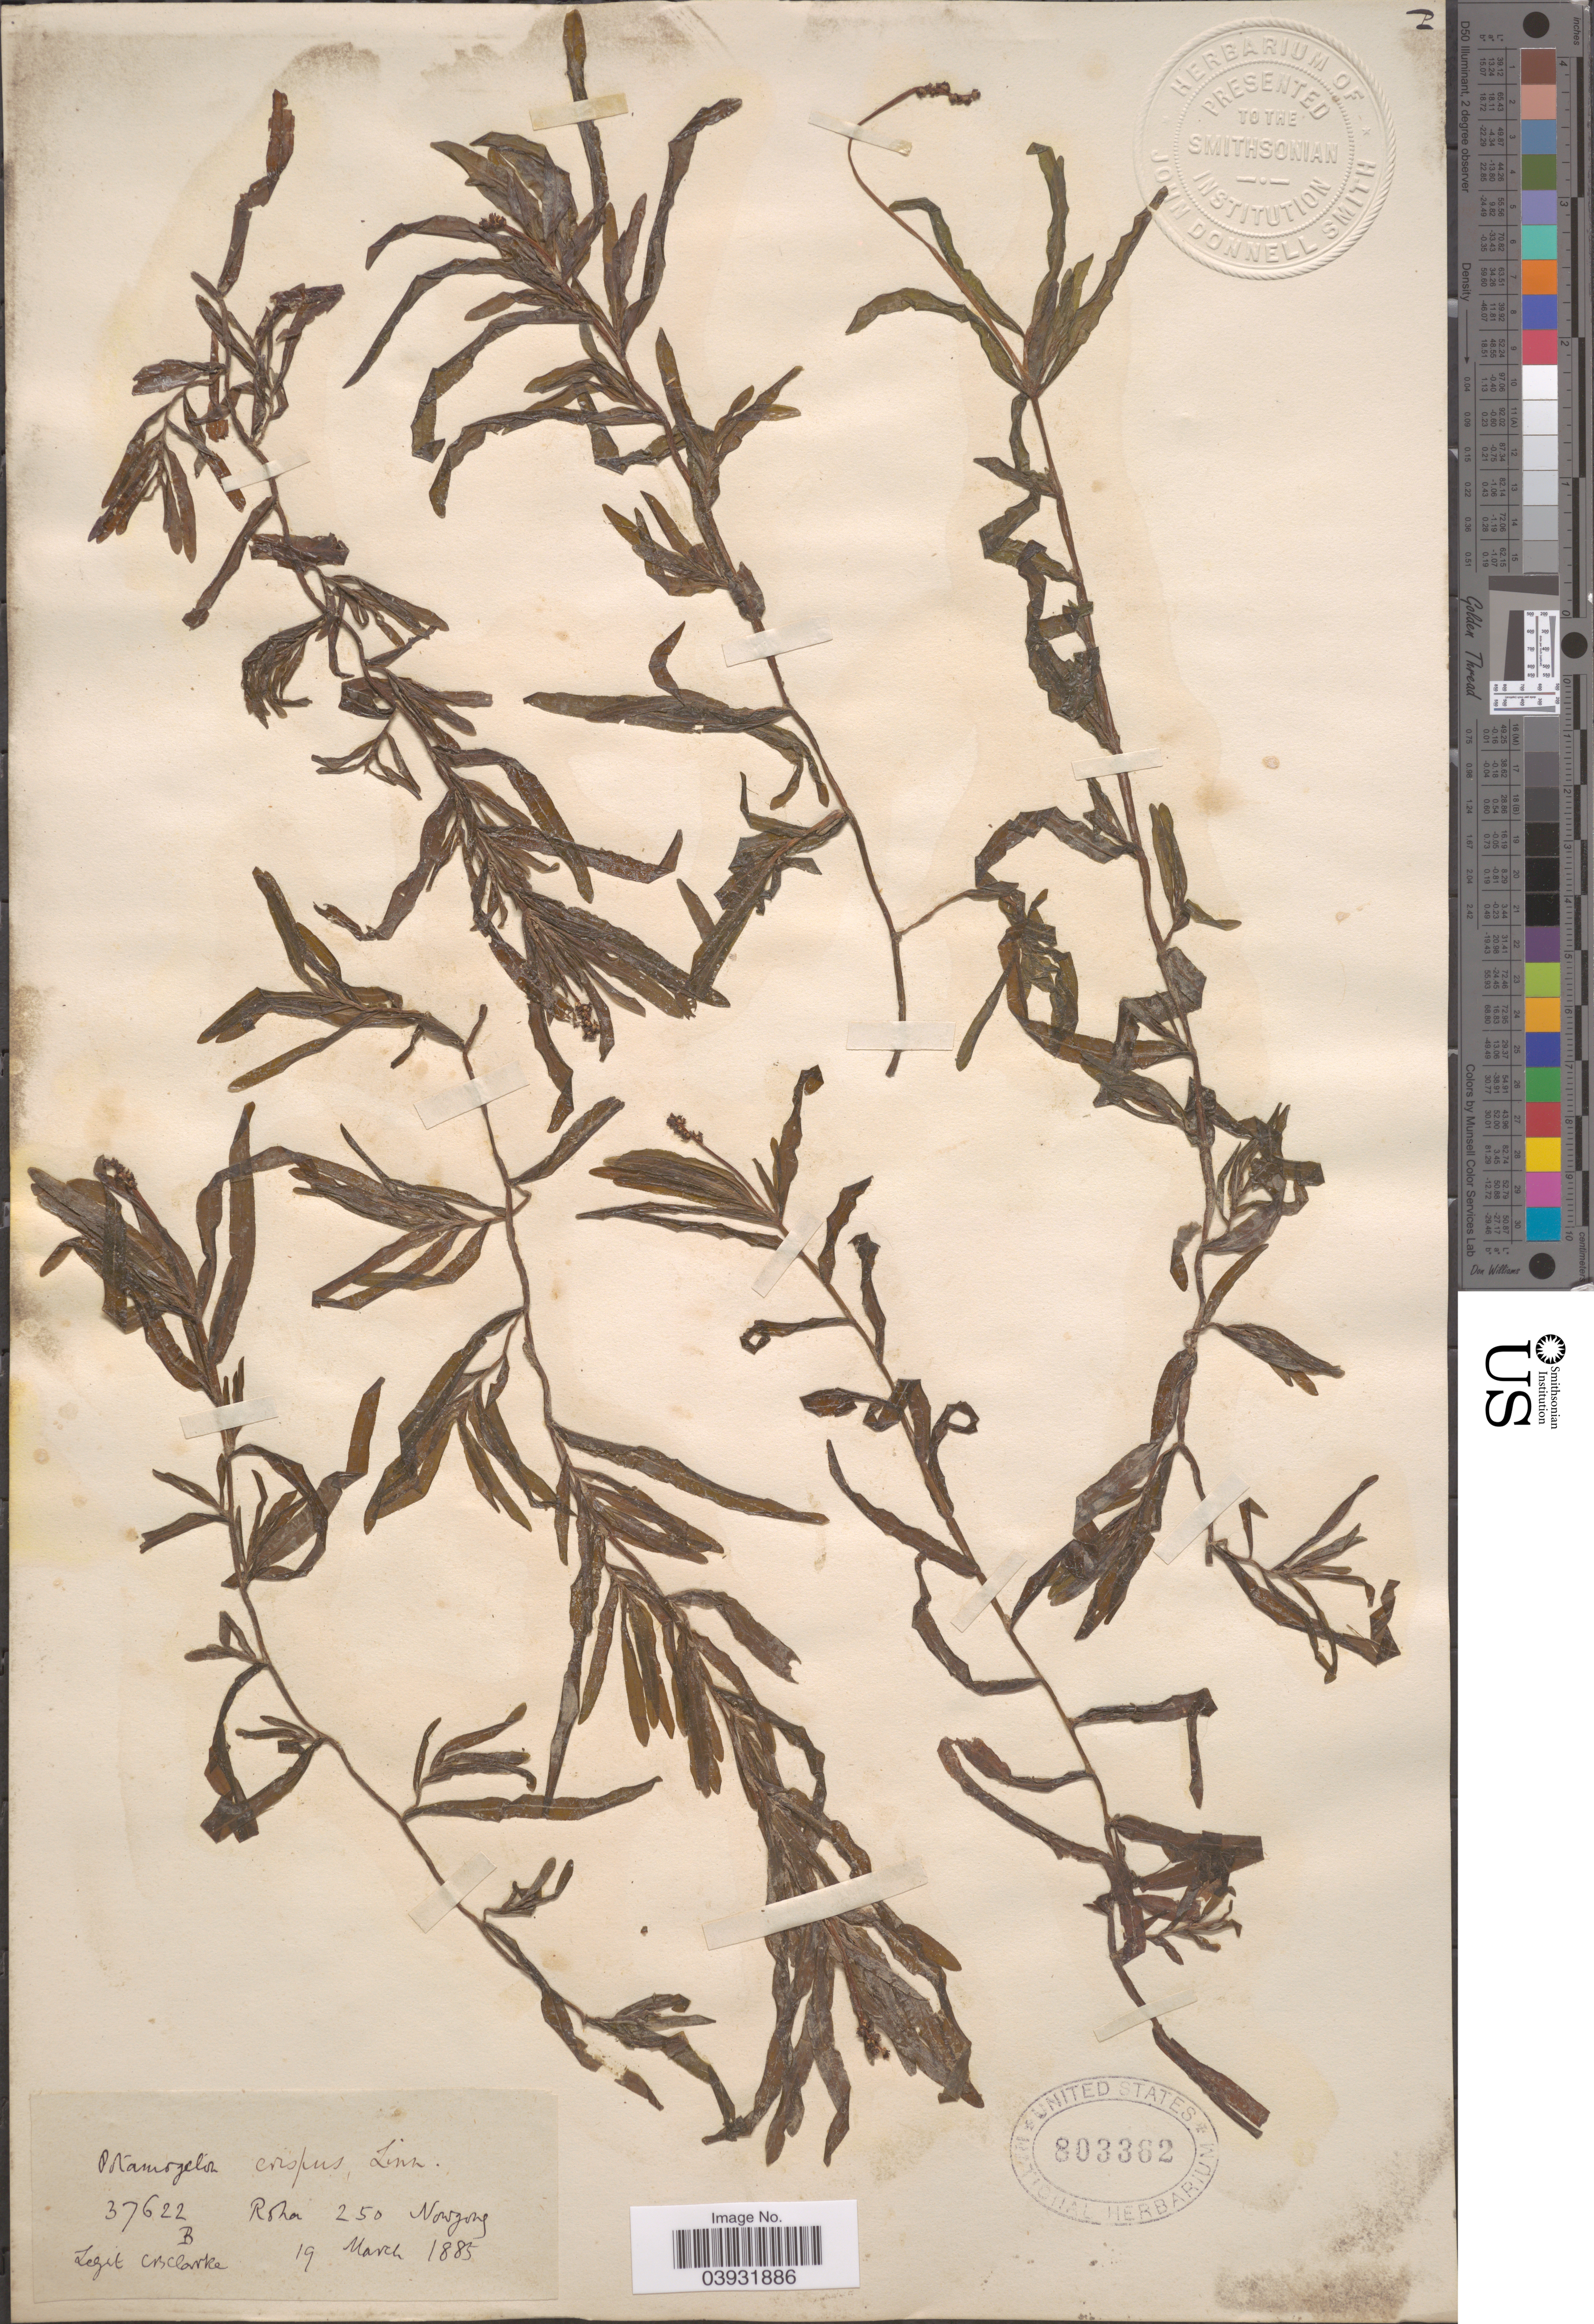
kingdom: Plantae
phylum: Tracheophyta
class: Liliopsida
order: Alismatales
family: Potamogetonaceae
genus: Potamogeton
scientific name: Potamogeton crispus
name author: L.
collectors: C. B. Clarke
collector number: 37622 B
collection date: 1885-03-19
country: India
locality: Roha, Nowgong.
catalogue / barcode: US 803362